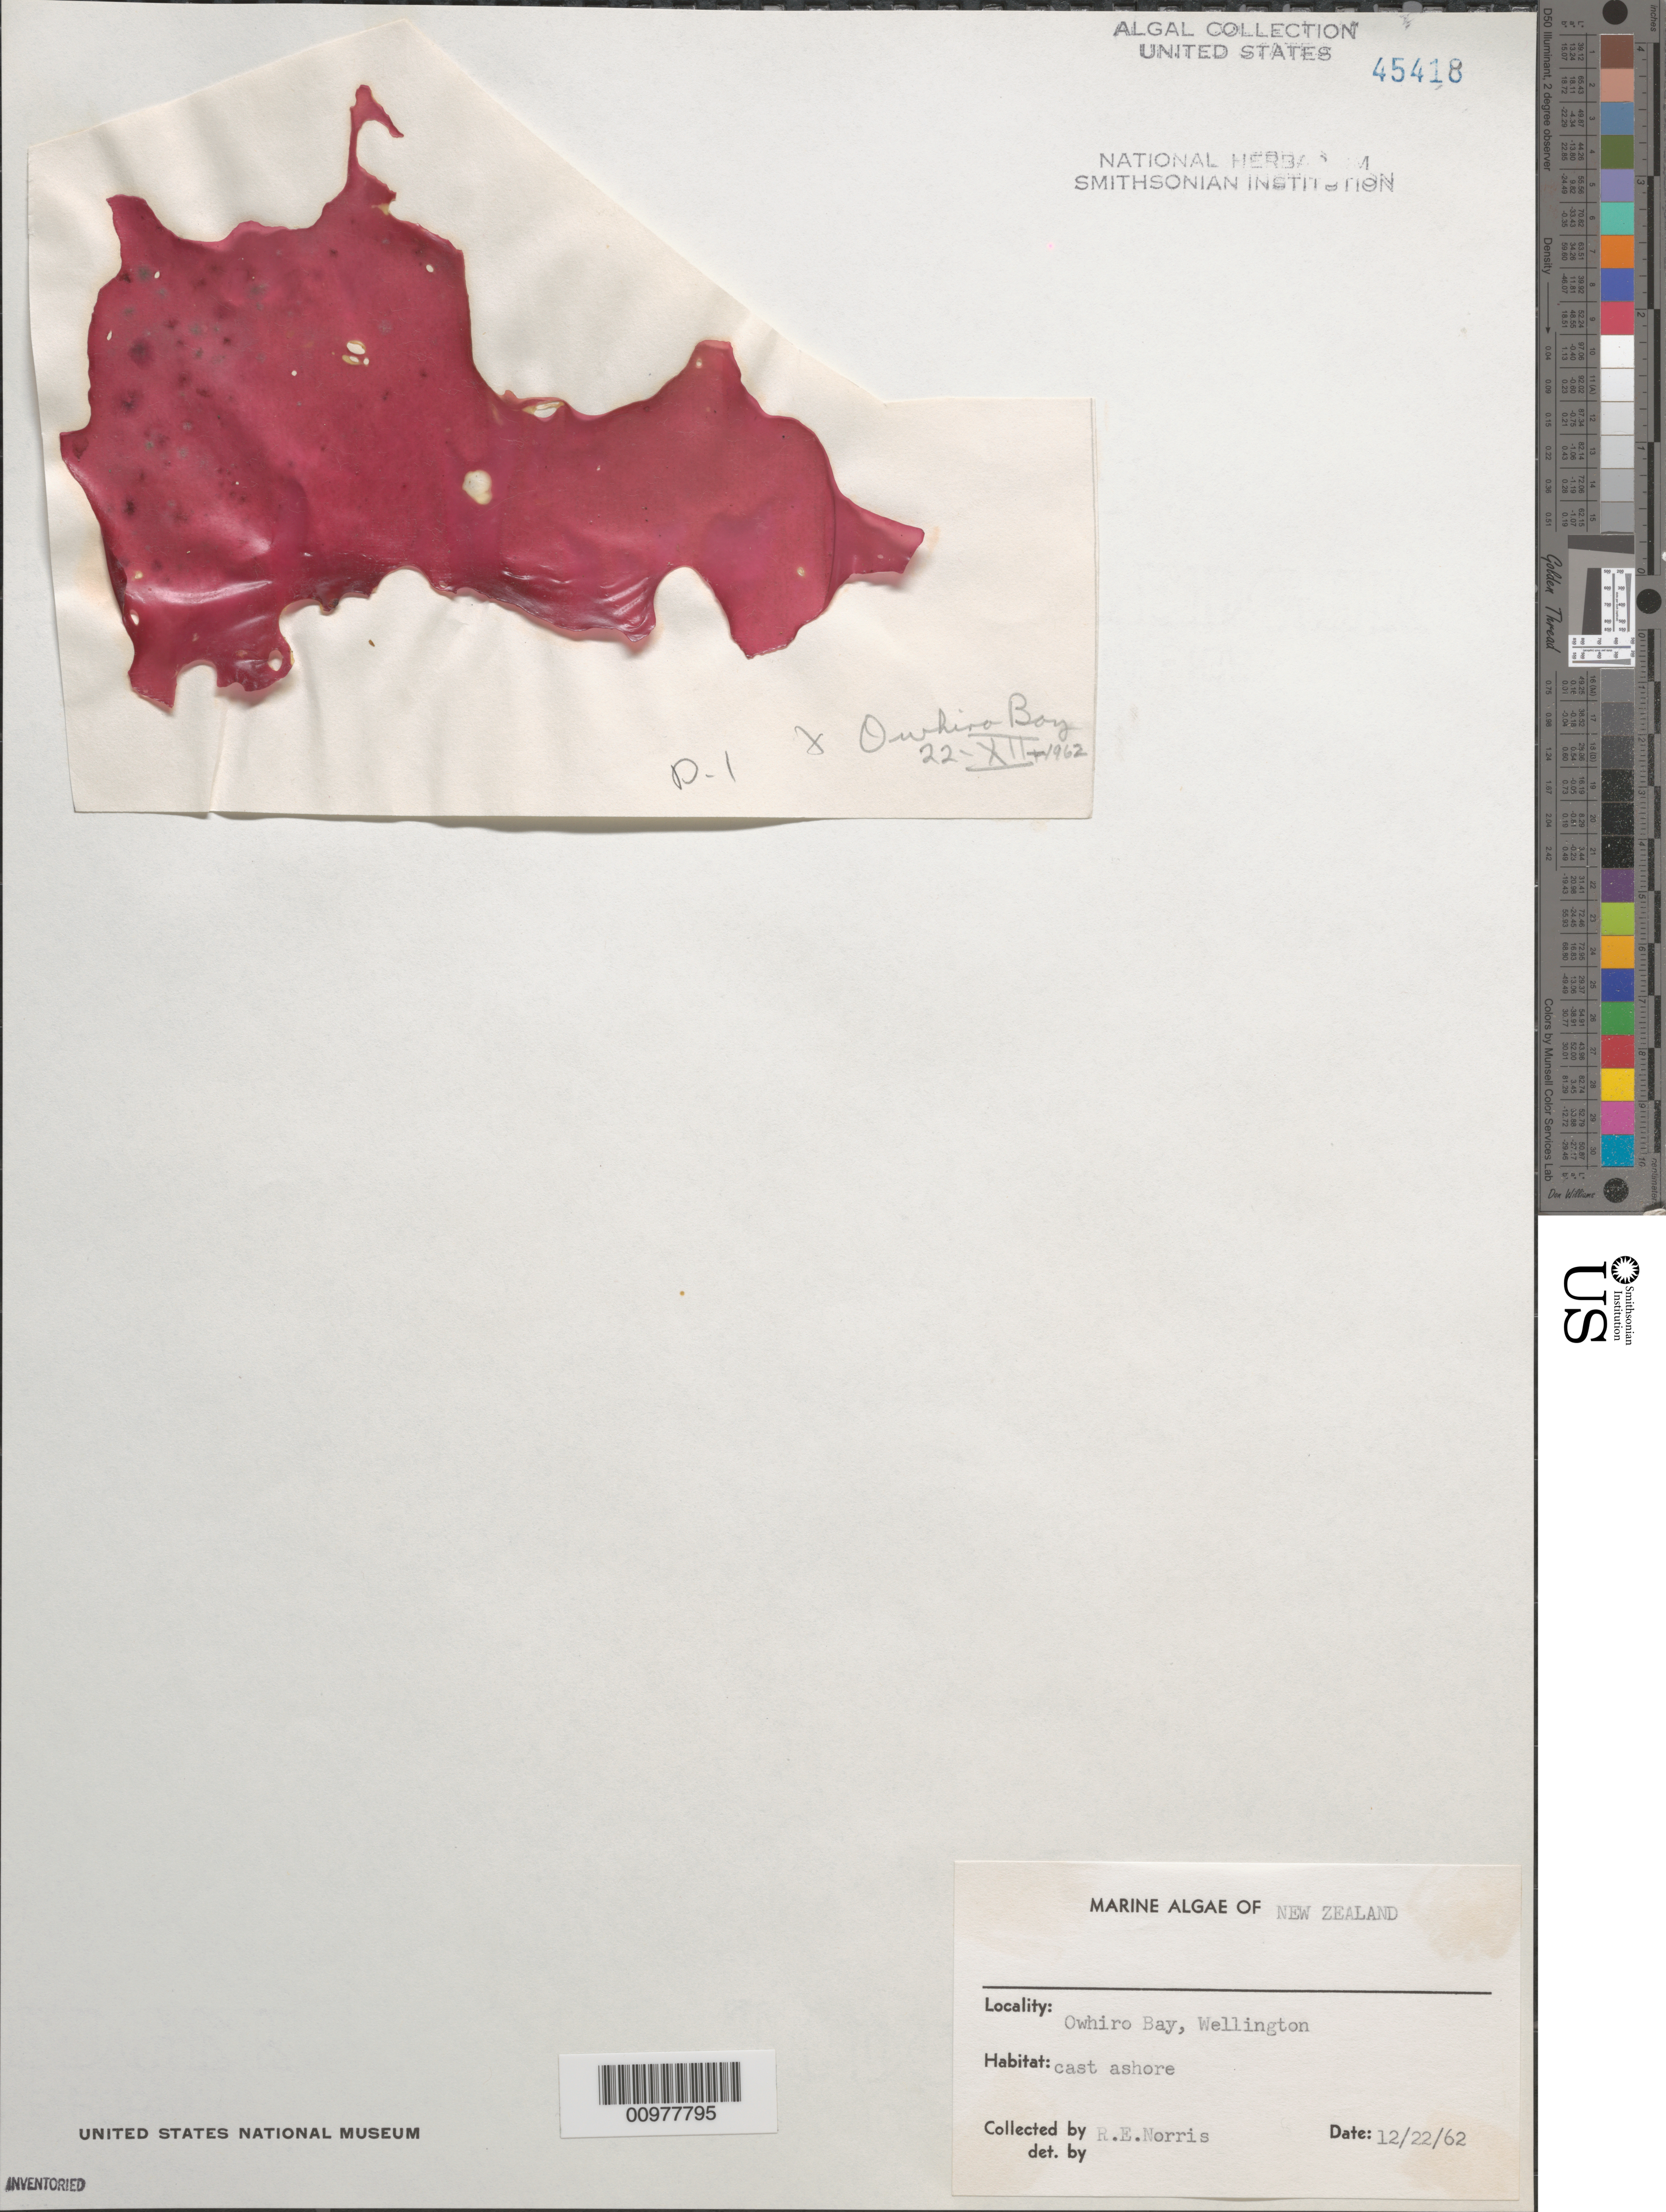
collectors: R. E. Norris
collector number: D-1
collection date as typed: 22 Dec 1962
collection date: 1962-12-22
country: New Zealand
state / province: Wellington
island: North Island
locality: Owhiro Bay, Wellington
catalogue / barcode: US 45418